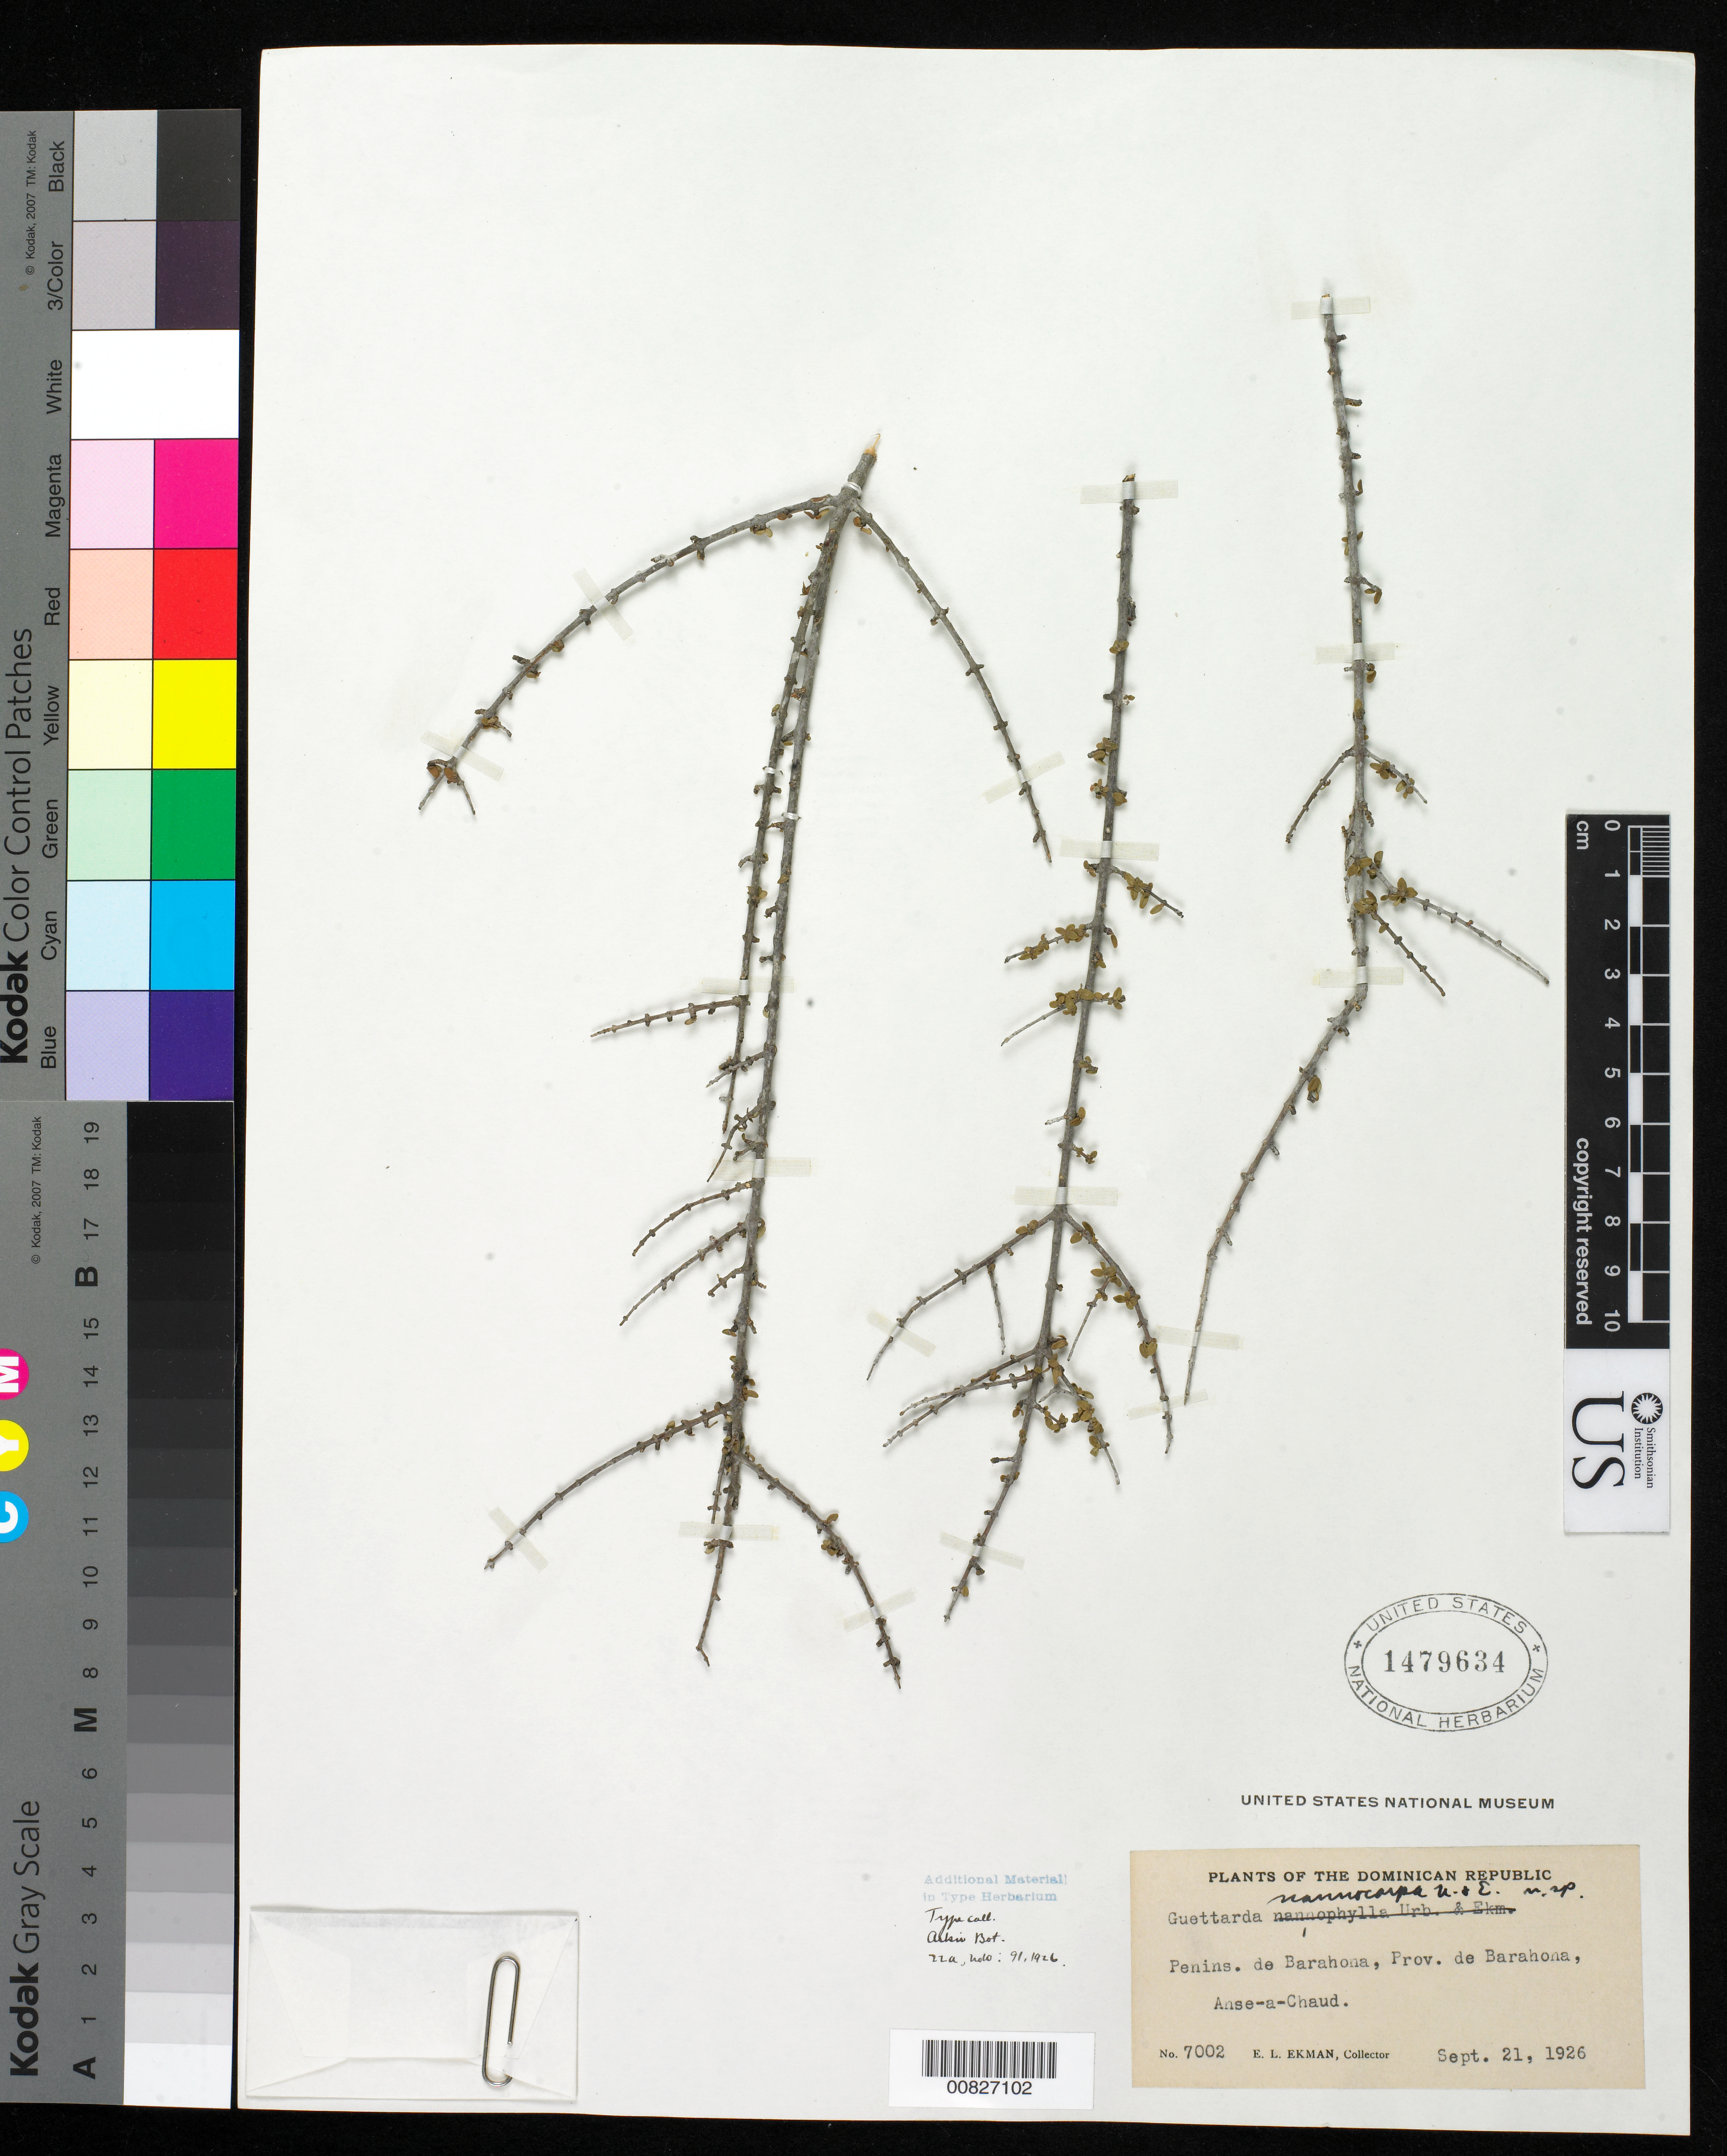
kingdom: Plantae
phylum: Tracheophyta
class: Magnoliopsida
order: Gentianales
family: Rubiaceae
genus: Guettarda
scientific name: Guettarda nannocarpa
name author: Urb. & Ekman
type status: Isotype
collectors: E. L. Ekman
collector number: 7002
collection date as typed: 21 Sep 1926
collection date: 1926-09-21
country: Dominican Republic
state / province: Barahona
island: Hispaniola Island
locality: Penins. De Barahona, Anse-a-Chaud.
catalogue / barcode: US 1479634